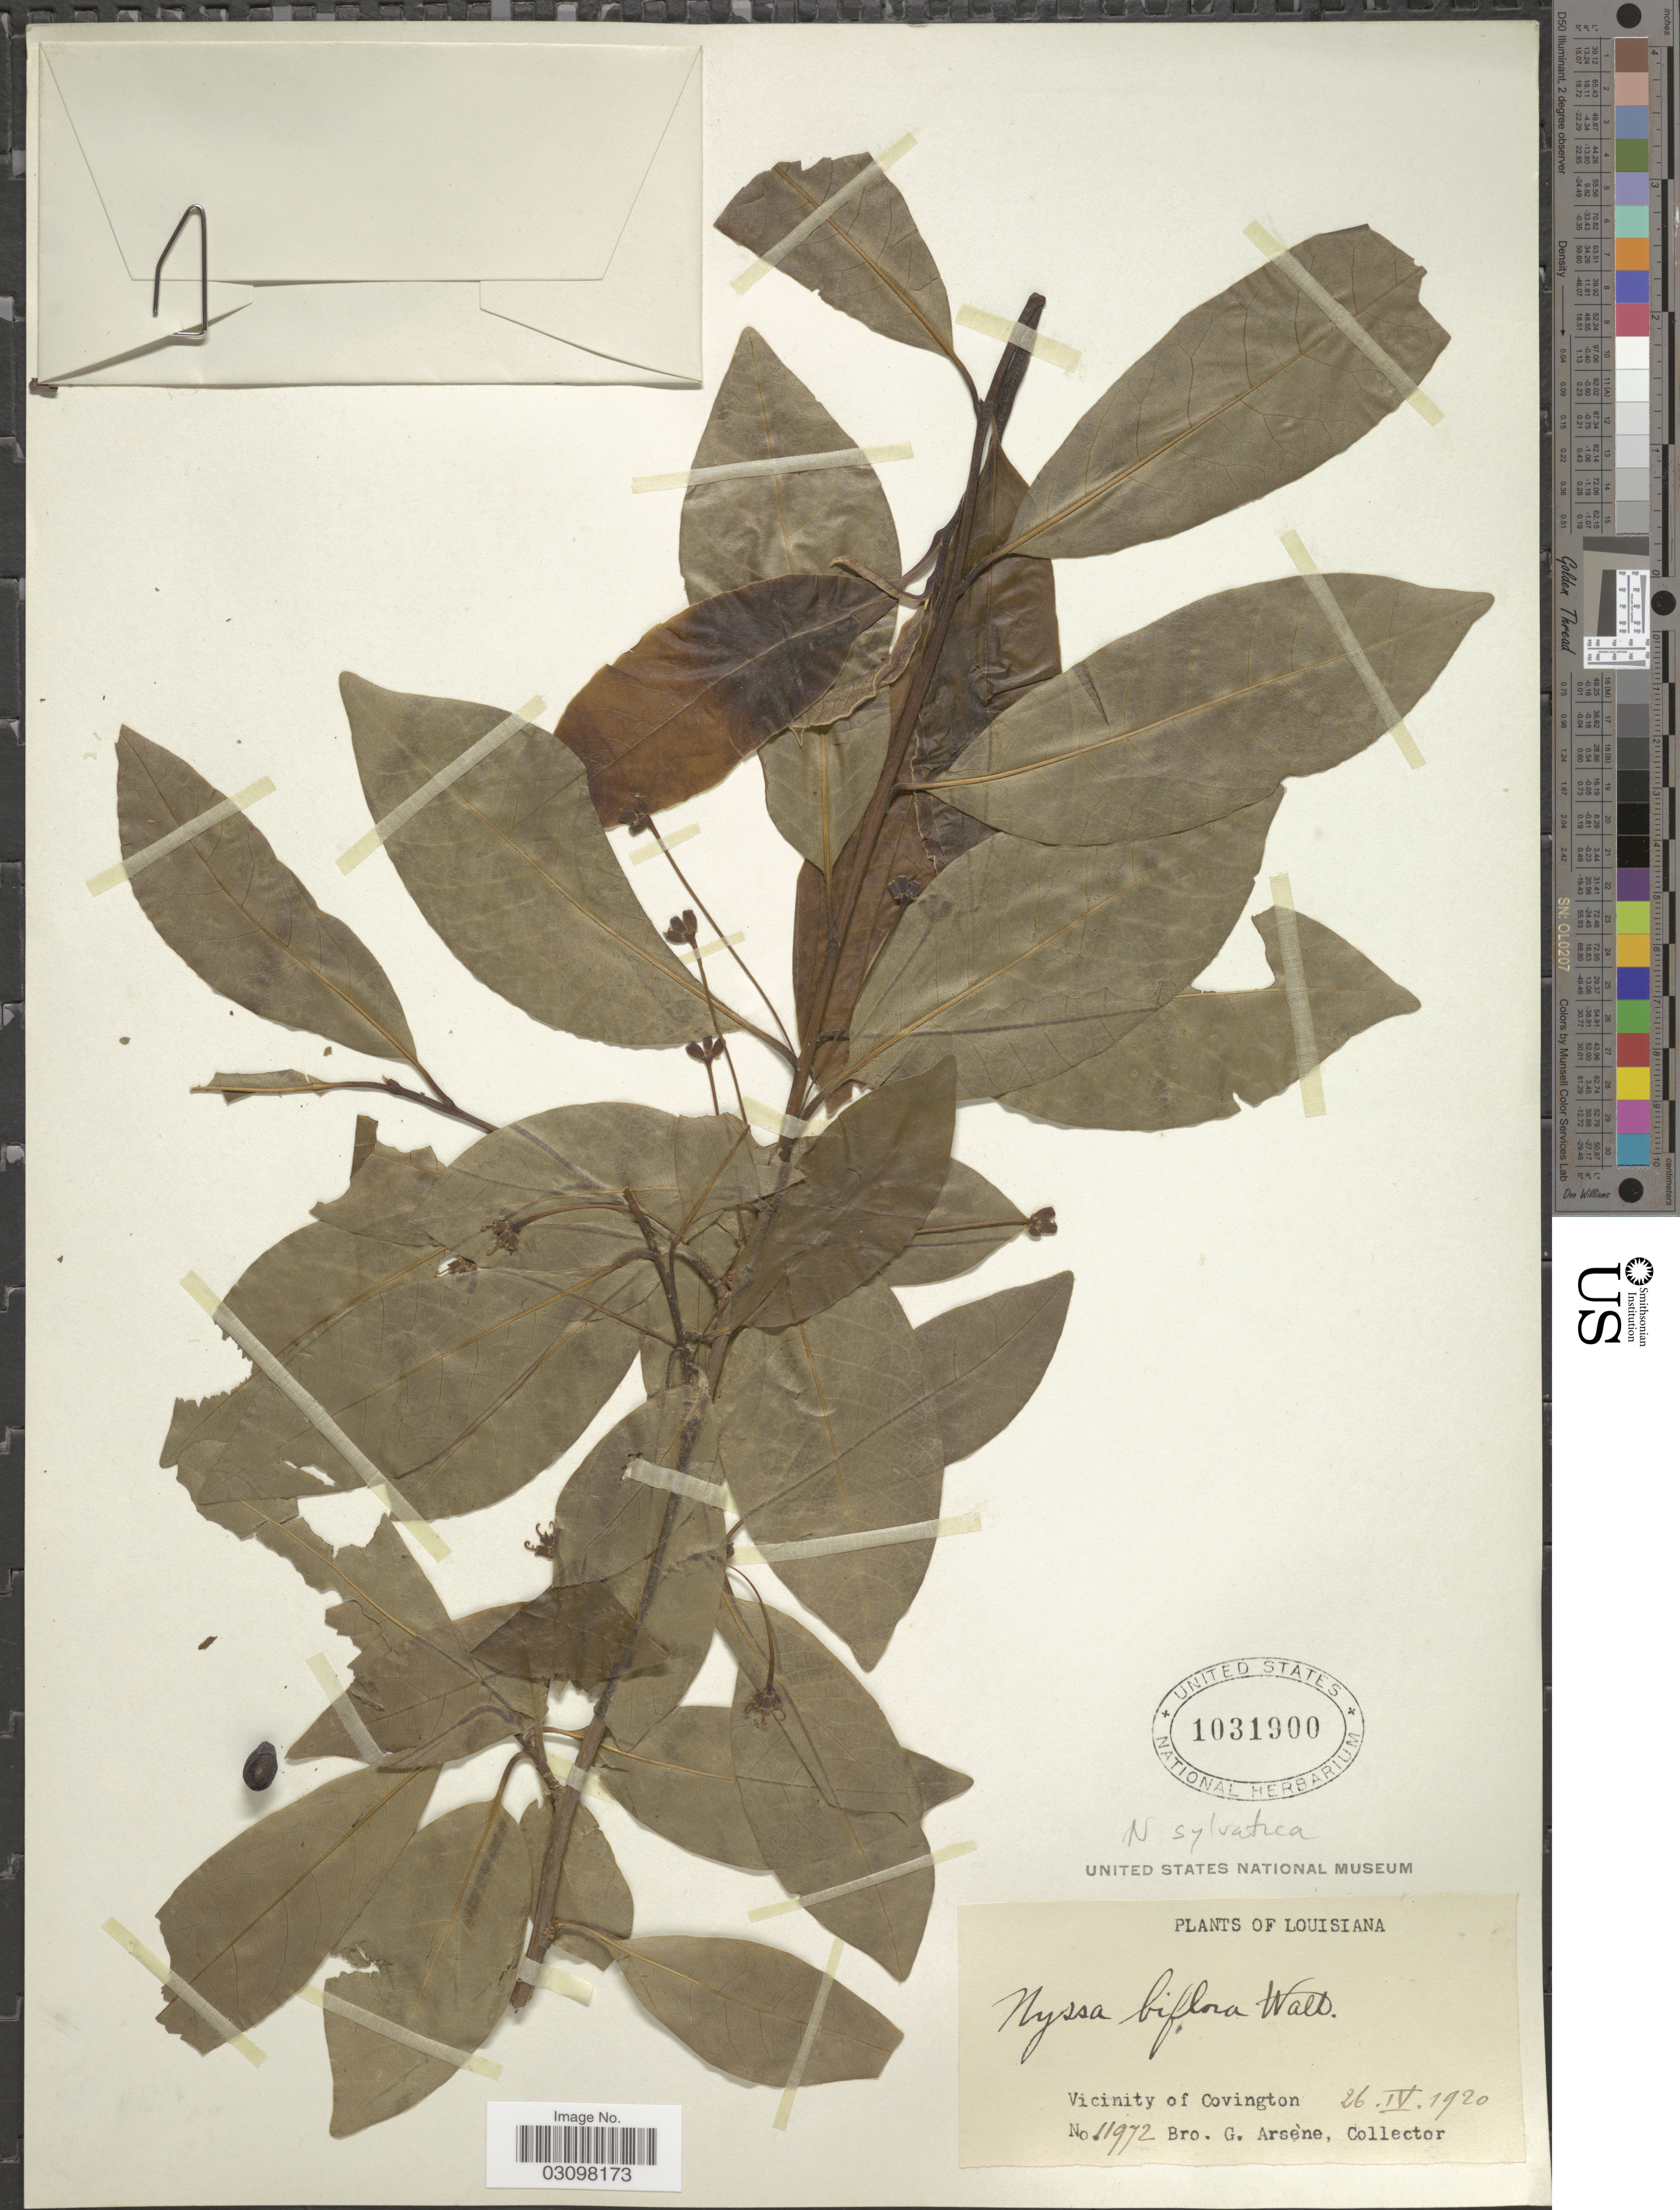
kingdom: Plantae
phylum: Tracheophyta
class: Magnoliopsida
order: Cornales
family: Nyssaceae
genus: Nyssa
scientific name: Nyssa sylvatica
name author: Marshall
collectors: Bro. G. Arsène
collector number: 11972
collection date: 1920-04-26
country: United States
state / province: Louisiana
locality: Vicinity of Covington.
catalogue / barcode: US 1031900